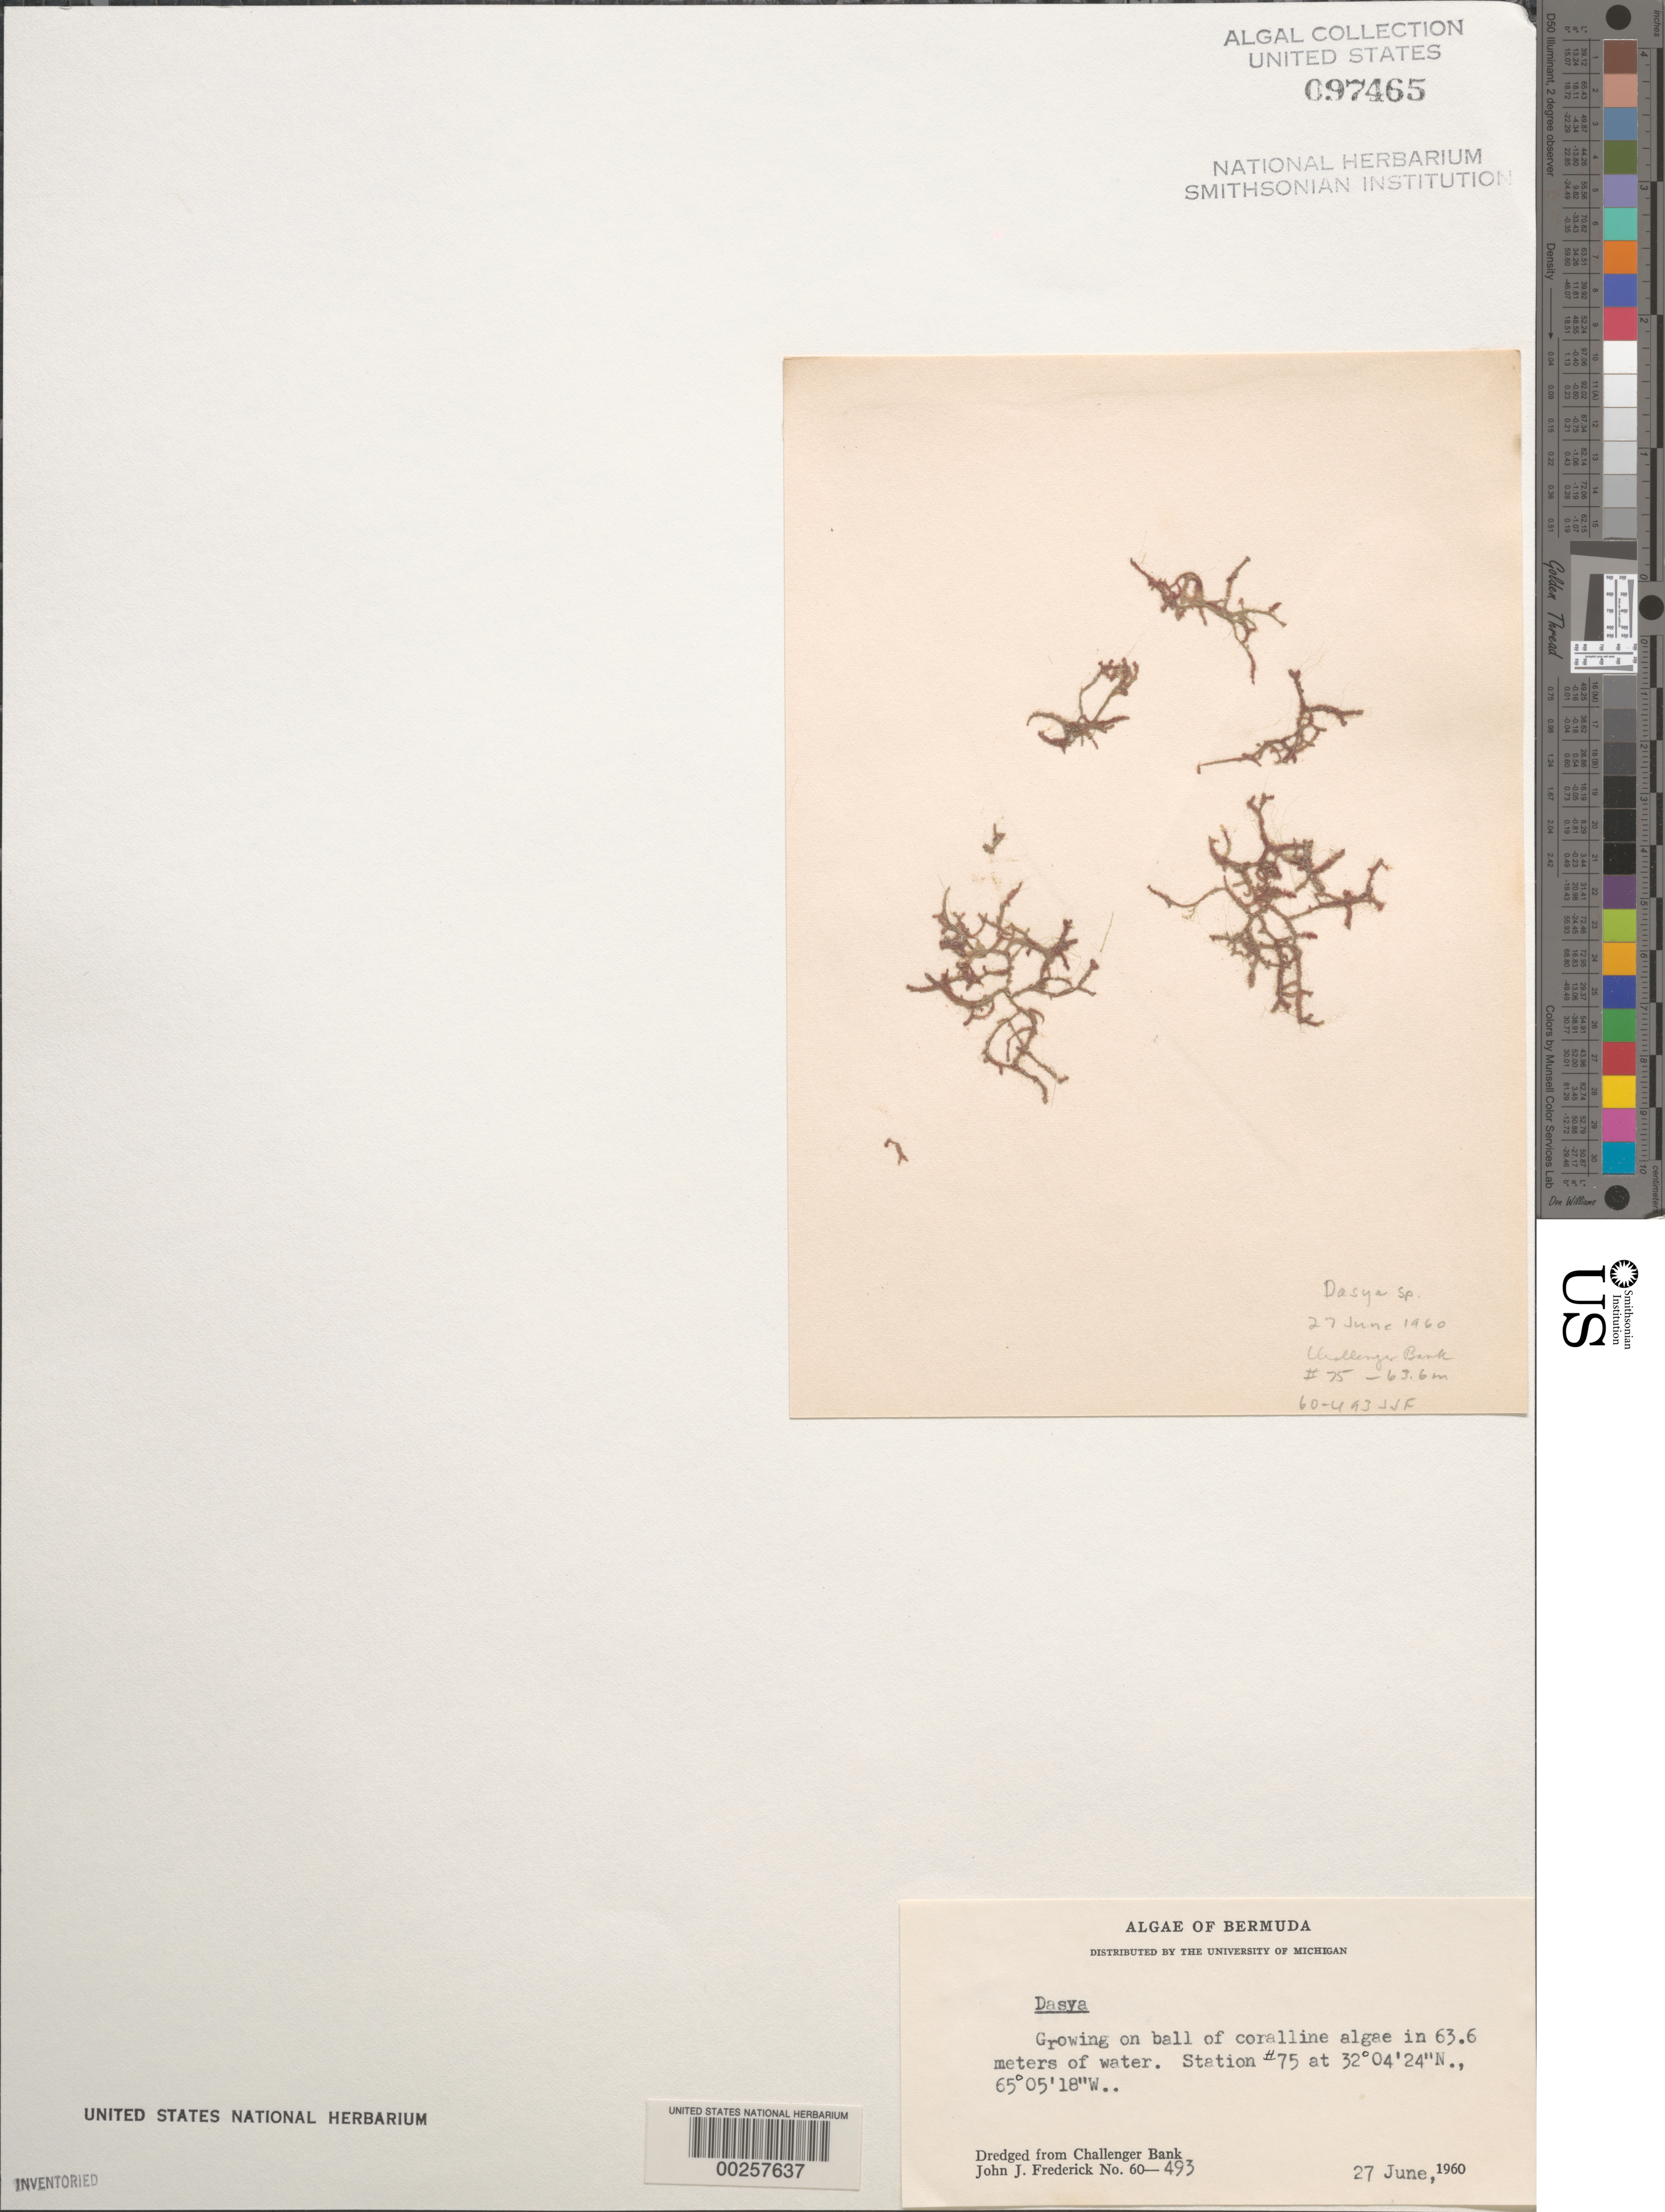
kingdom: Plantae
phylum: Rhodophyta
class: Florideophyceae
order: Ceramiales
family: Dasyaceae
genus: Dasya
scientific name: Dasya sp.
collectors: J. Frederick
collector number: JJF 60-493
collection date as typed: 27 Jun 1960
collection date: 1960-06-27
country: Bermuda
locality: Challenger Bank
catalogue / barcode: US 97465